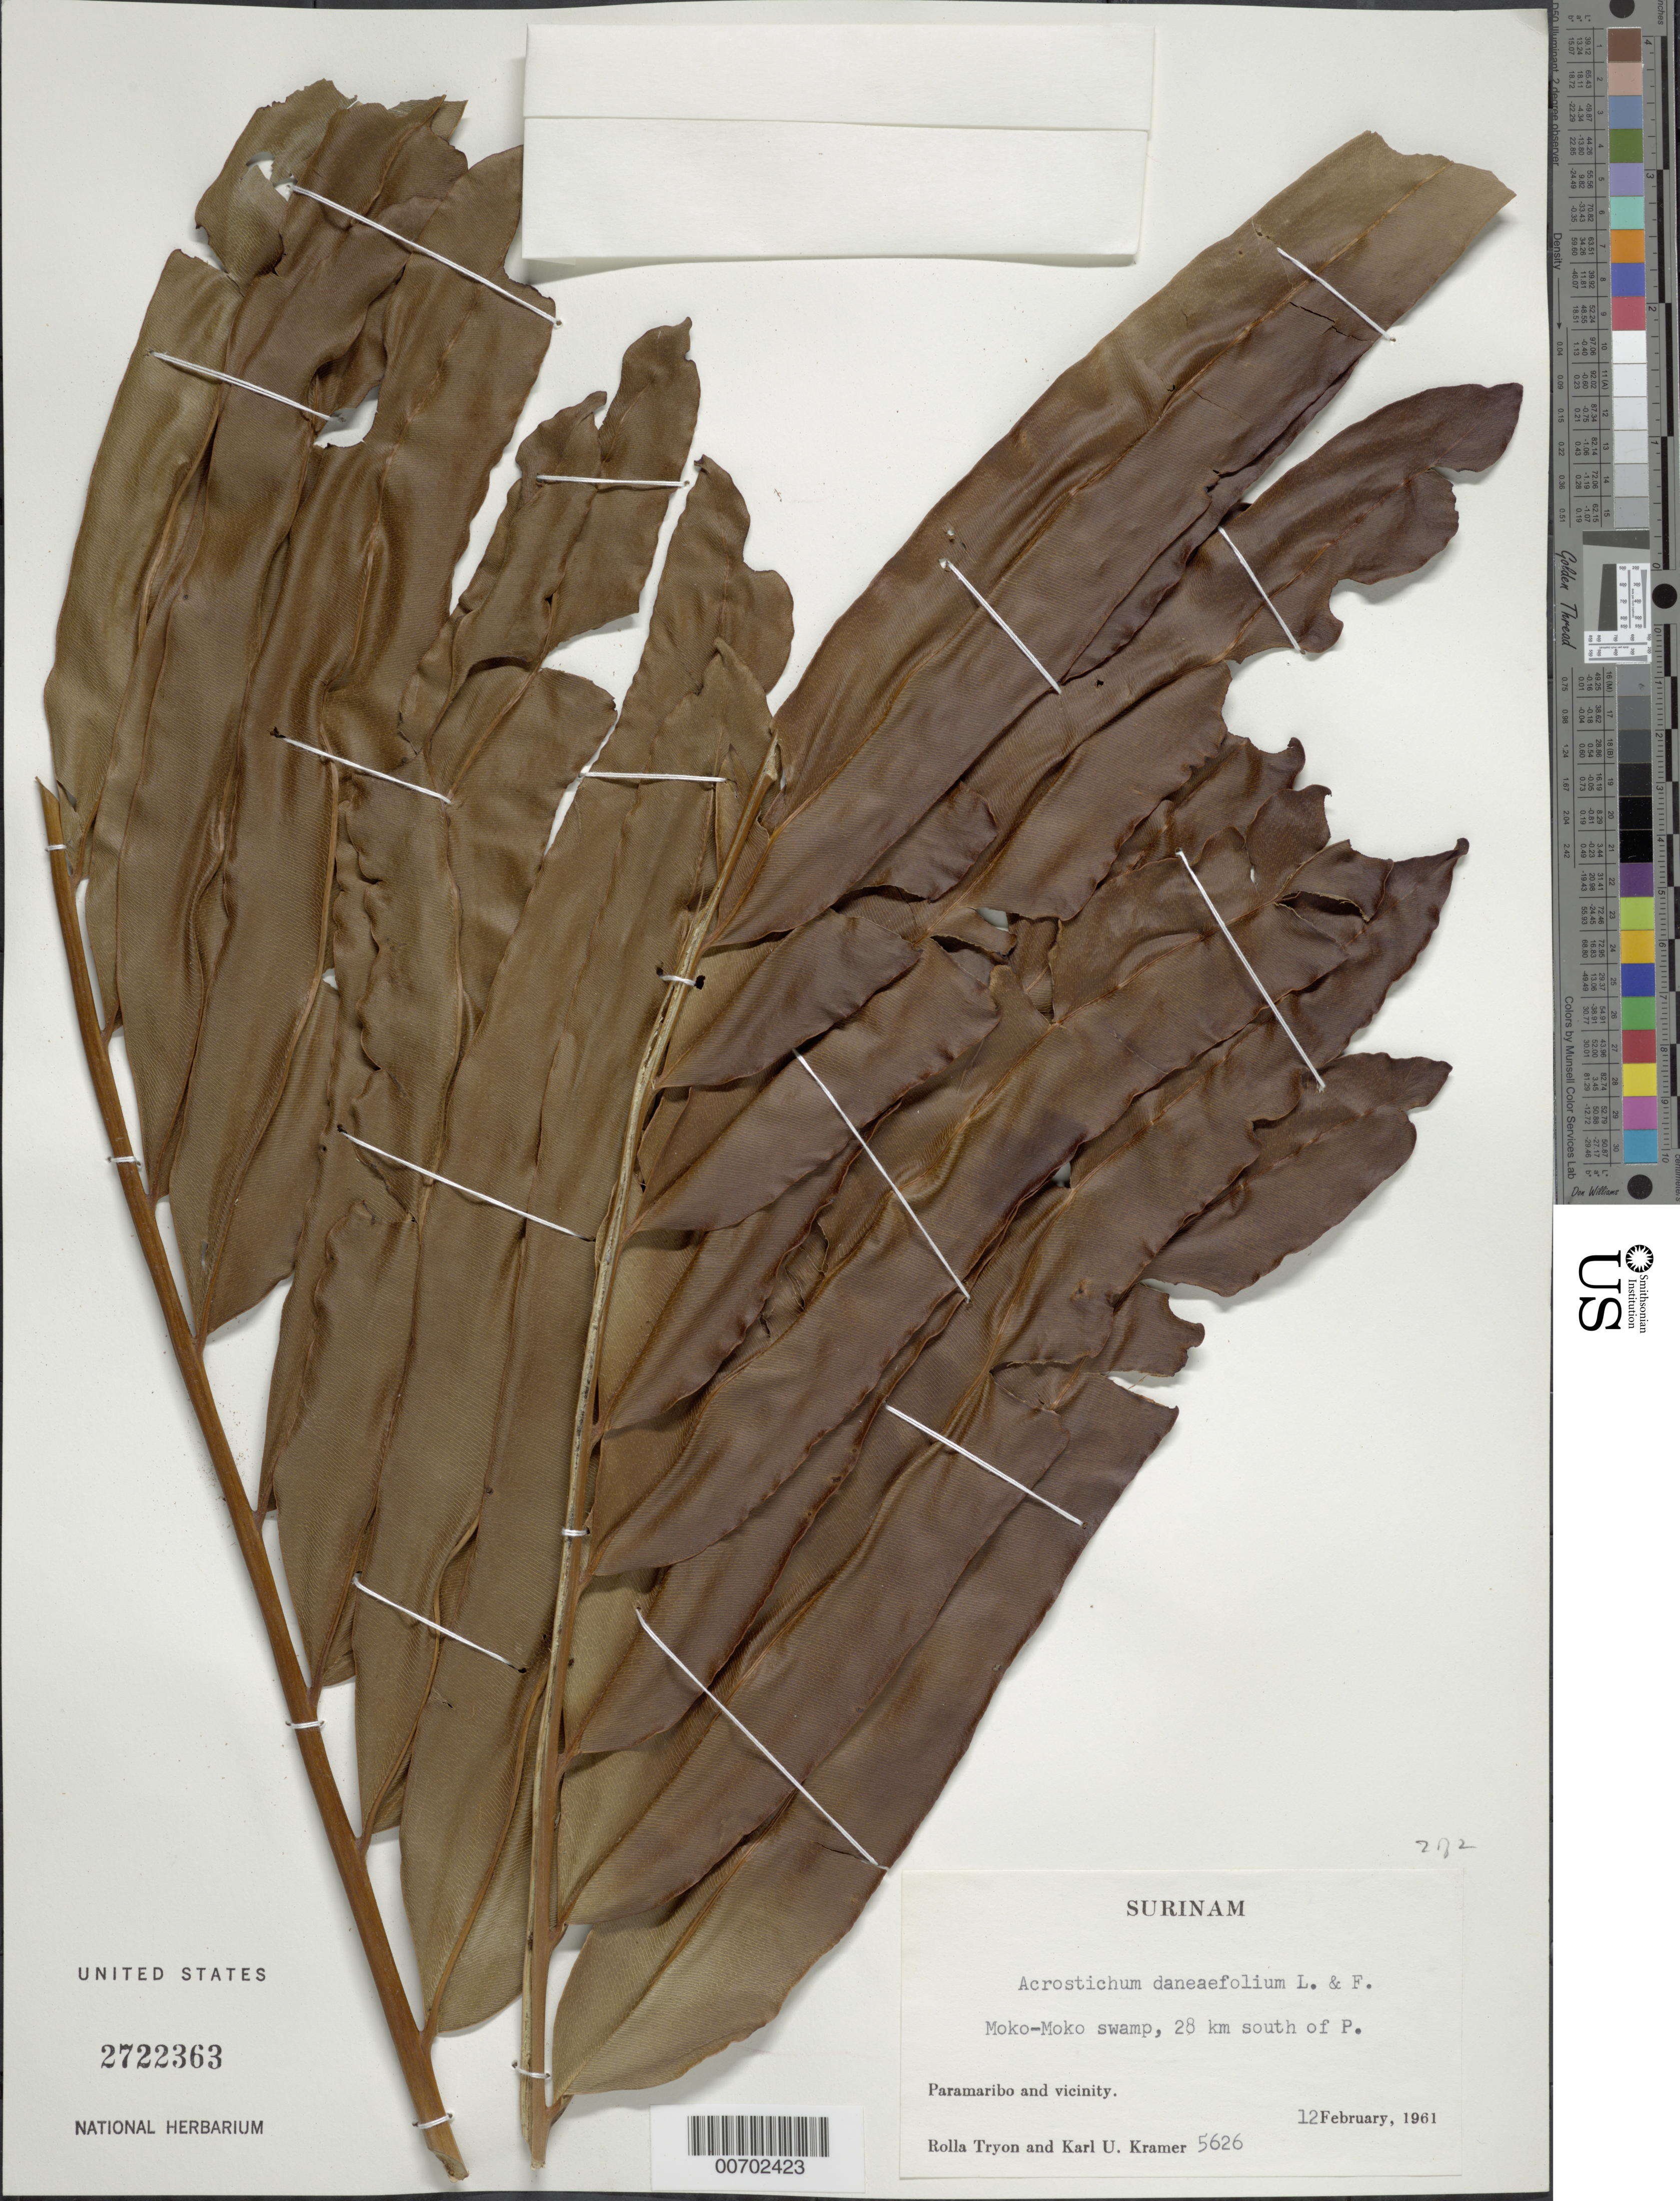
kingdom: Plantae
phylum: Tracheophyta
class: Polypodiopsida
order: Polypodiales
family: Pteridaceae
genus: Acrostichum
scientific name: Acrostichum danaeifolium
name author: Langsd. & Fisch.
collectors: R. M. Tryon & K. U. Kramer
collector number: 5626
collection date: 1961-02-12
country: Suriname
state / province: Paramaribo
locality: Moko-Moko swamp, 28 km south P. Paramaribo and vicinity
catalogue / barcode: US 2722363